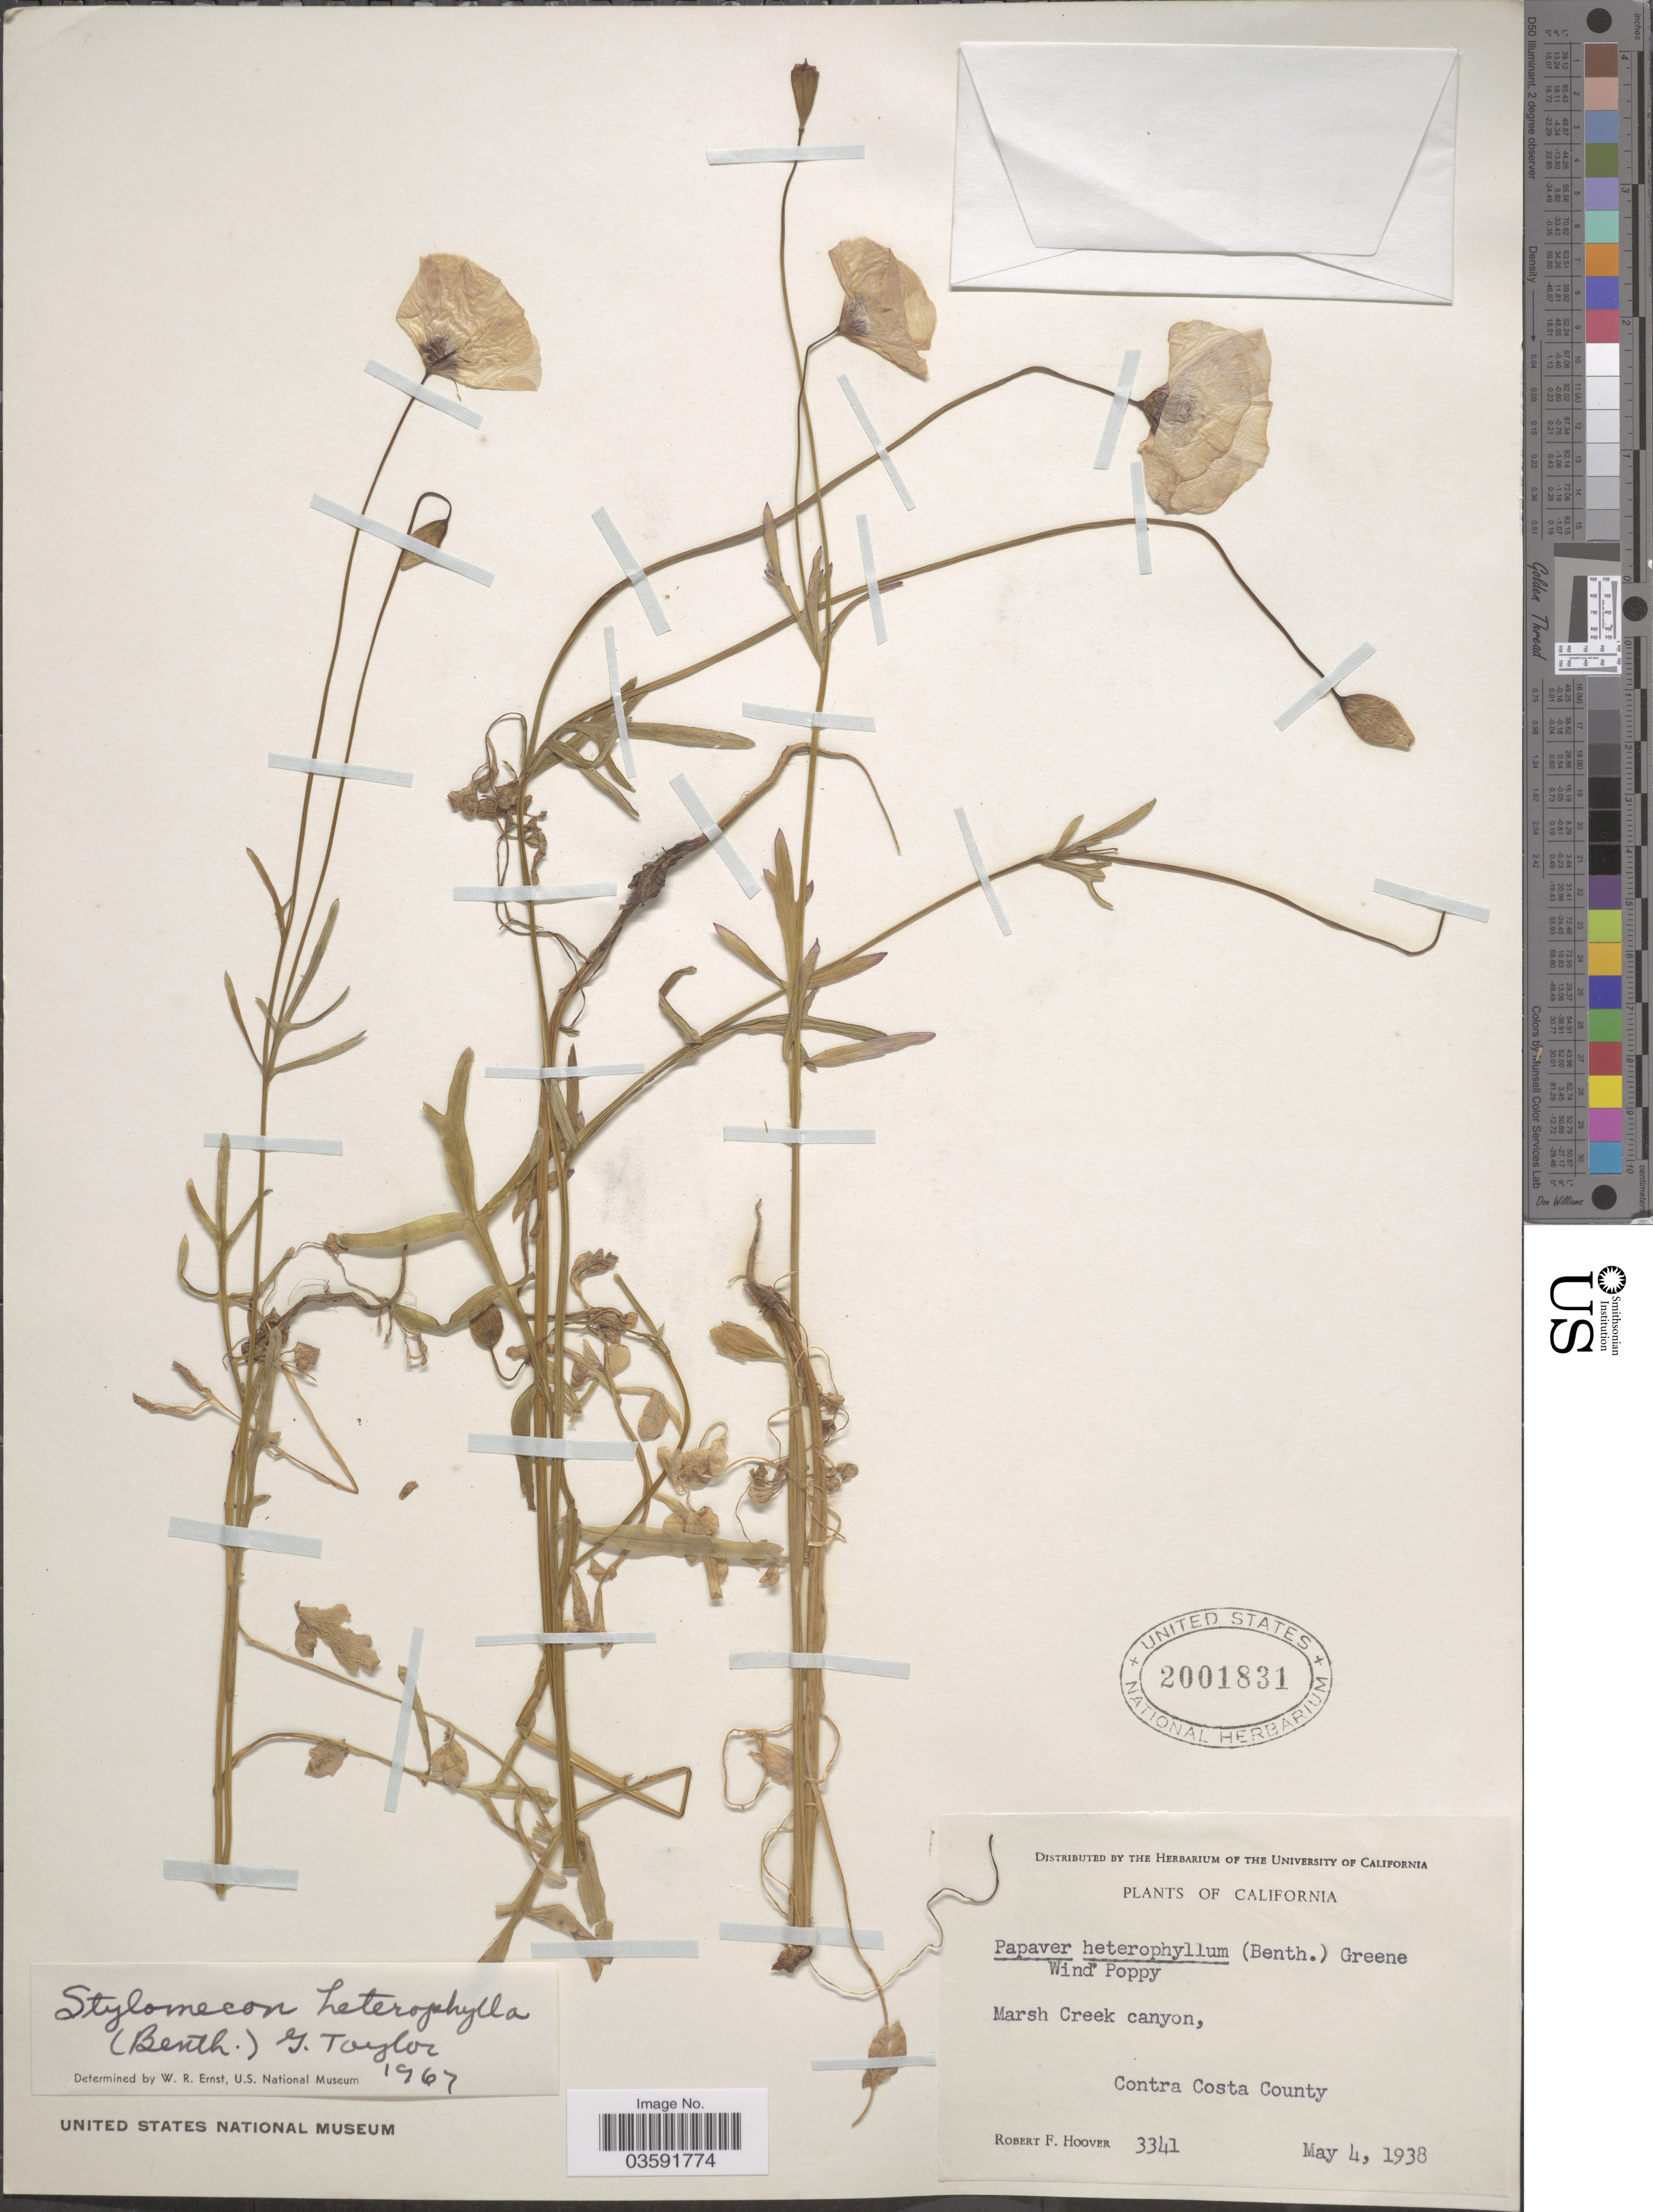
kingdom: Plantae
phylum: Tracheophyta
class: Magnoliopsida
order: Ranunculales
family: Papaveraceae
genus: Papaver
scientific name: Papaver heterophyllum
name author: (Benth.) Greene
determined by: Strong, M. T., (US), Smithsonian Institution - National Museum of Natural History (UNITED STATES)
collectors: R. F. Hoover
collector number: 3341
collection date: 1938-05-04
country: United States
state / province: California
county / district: Contra Costa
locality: Marsh Creek canyon, Contra Costa County.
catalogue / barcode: US 2001831